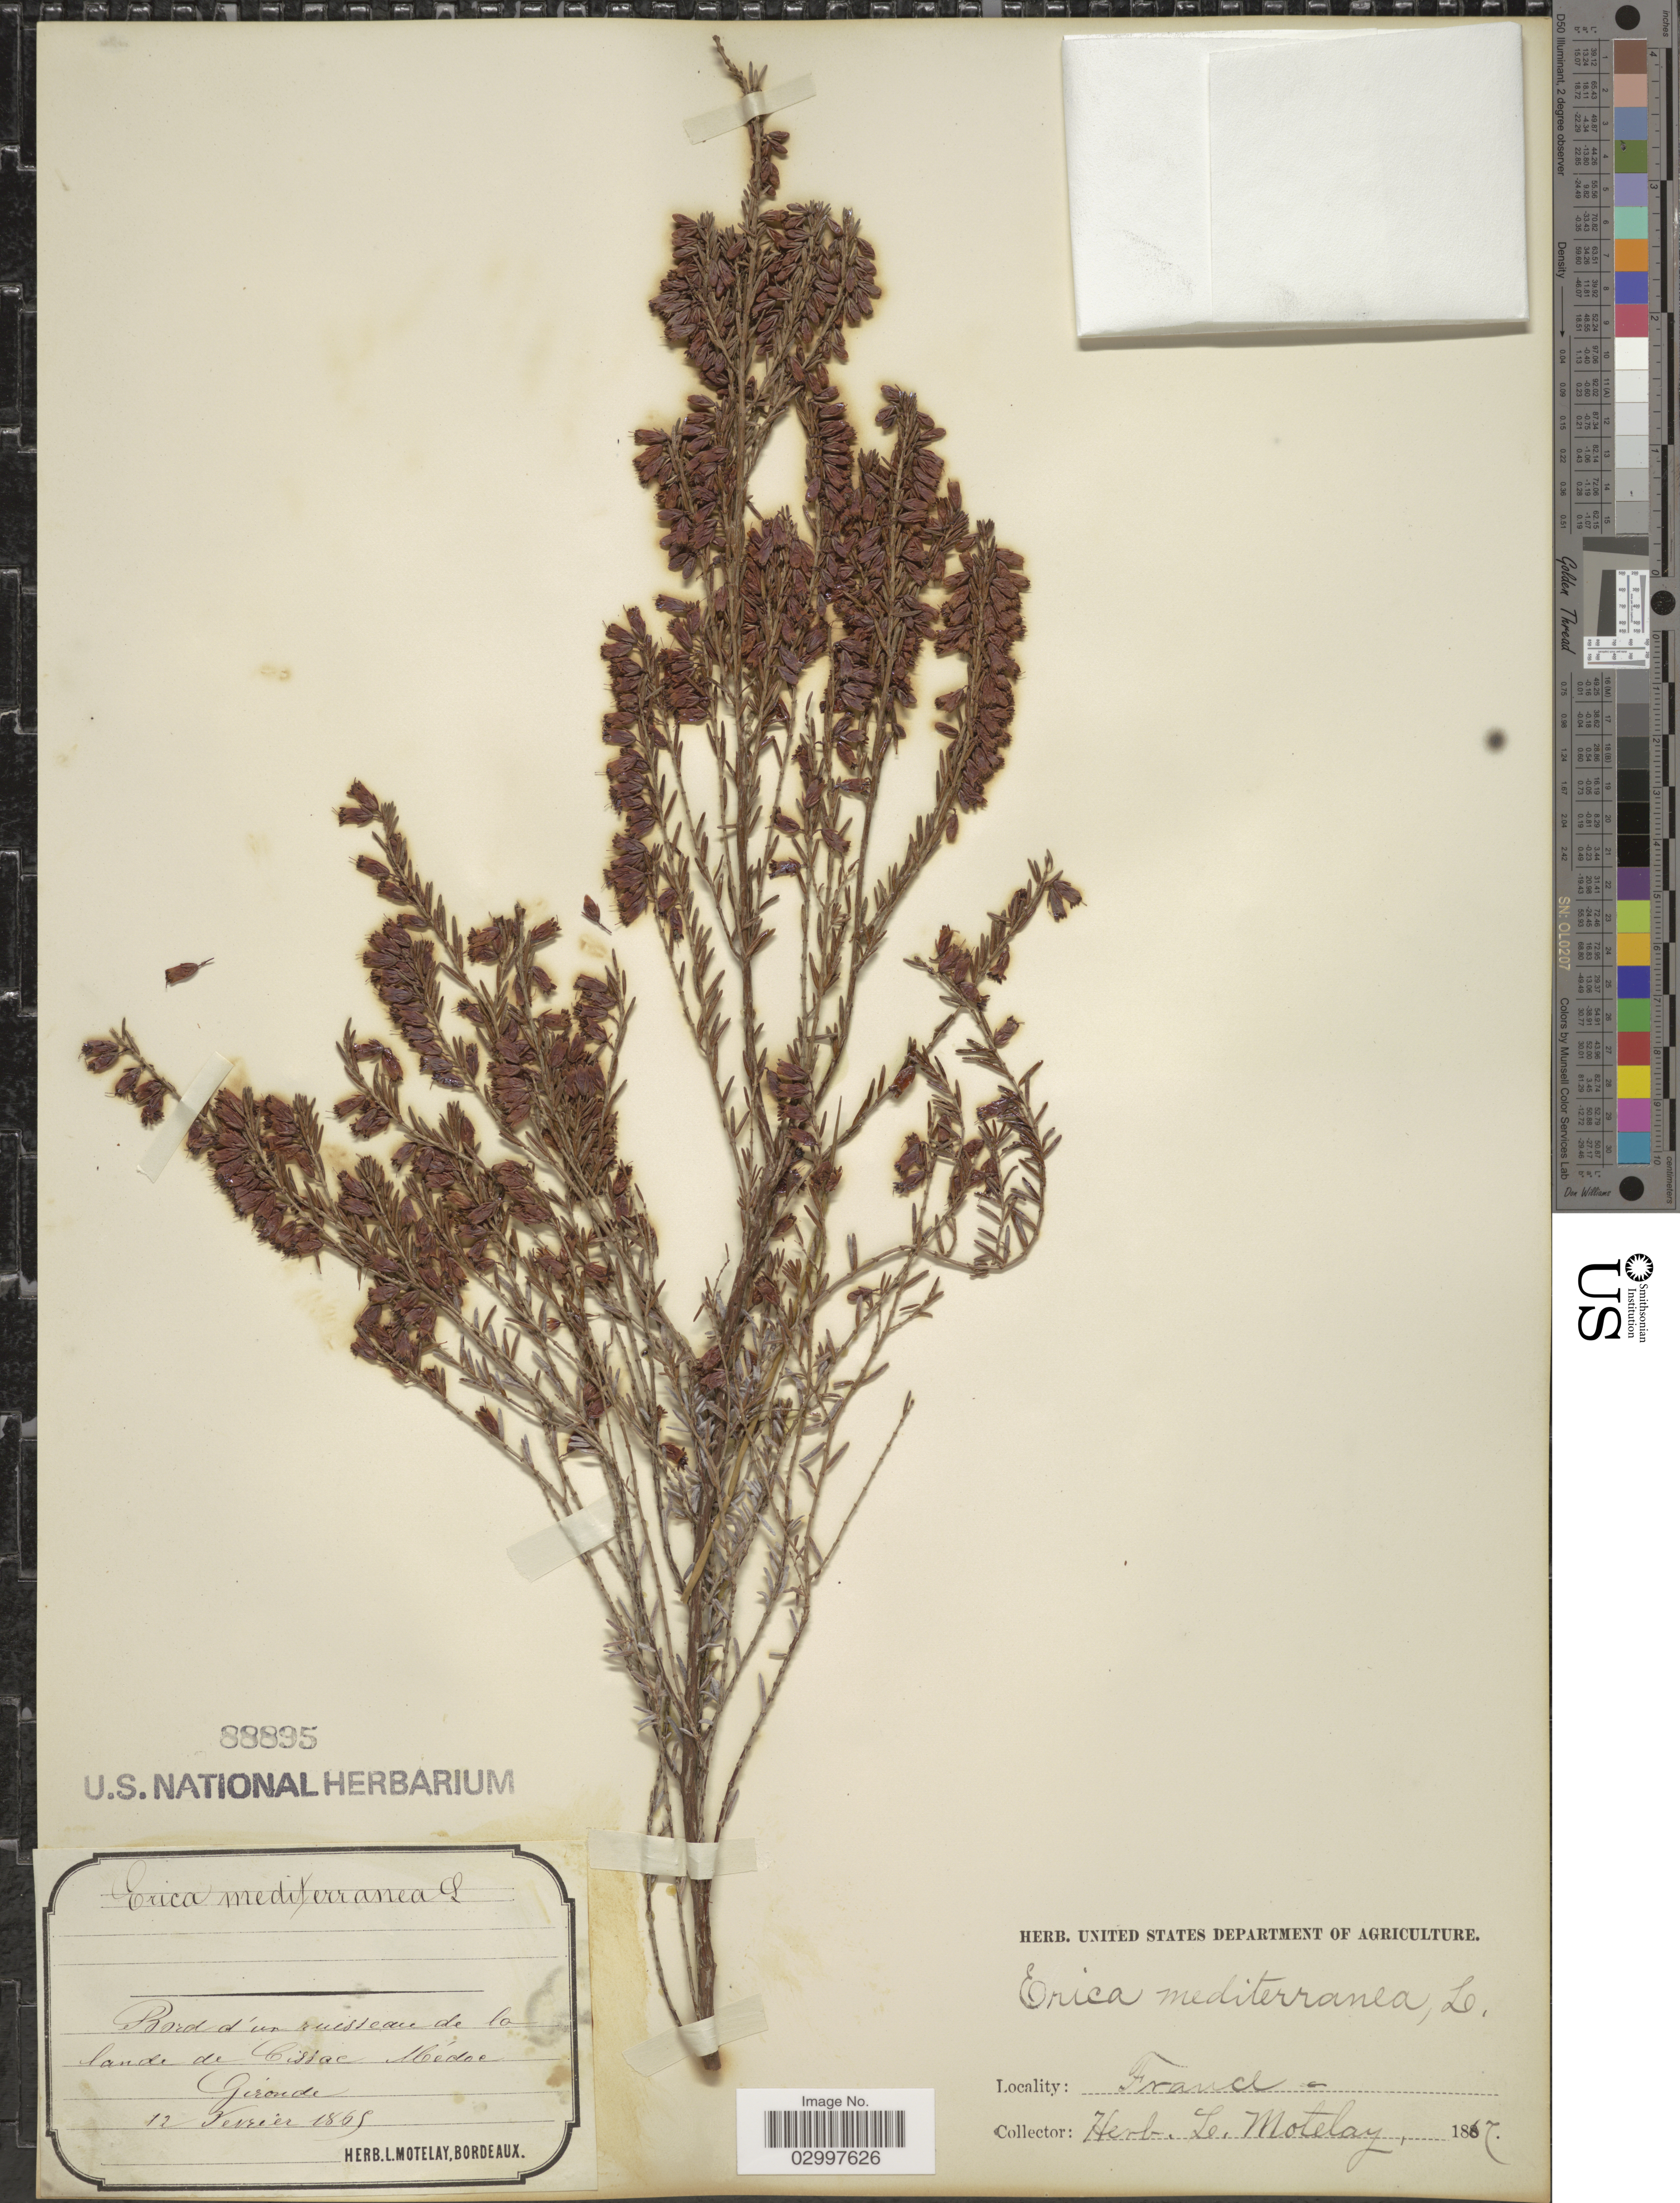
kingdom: Plantae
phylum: Tracheophyta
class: Magnoliopsida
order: Ericales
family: Ericaceae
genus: Erica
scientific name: Erica mediterranea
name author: L.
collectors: ex herb. L. Motelay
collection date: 1865-02-12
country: France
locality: Bord d'un ruisseau de la lande de Cissac Médae [interpreted] Gironde.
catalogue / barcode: US 88895